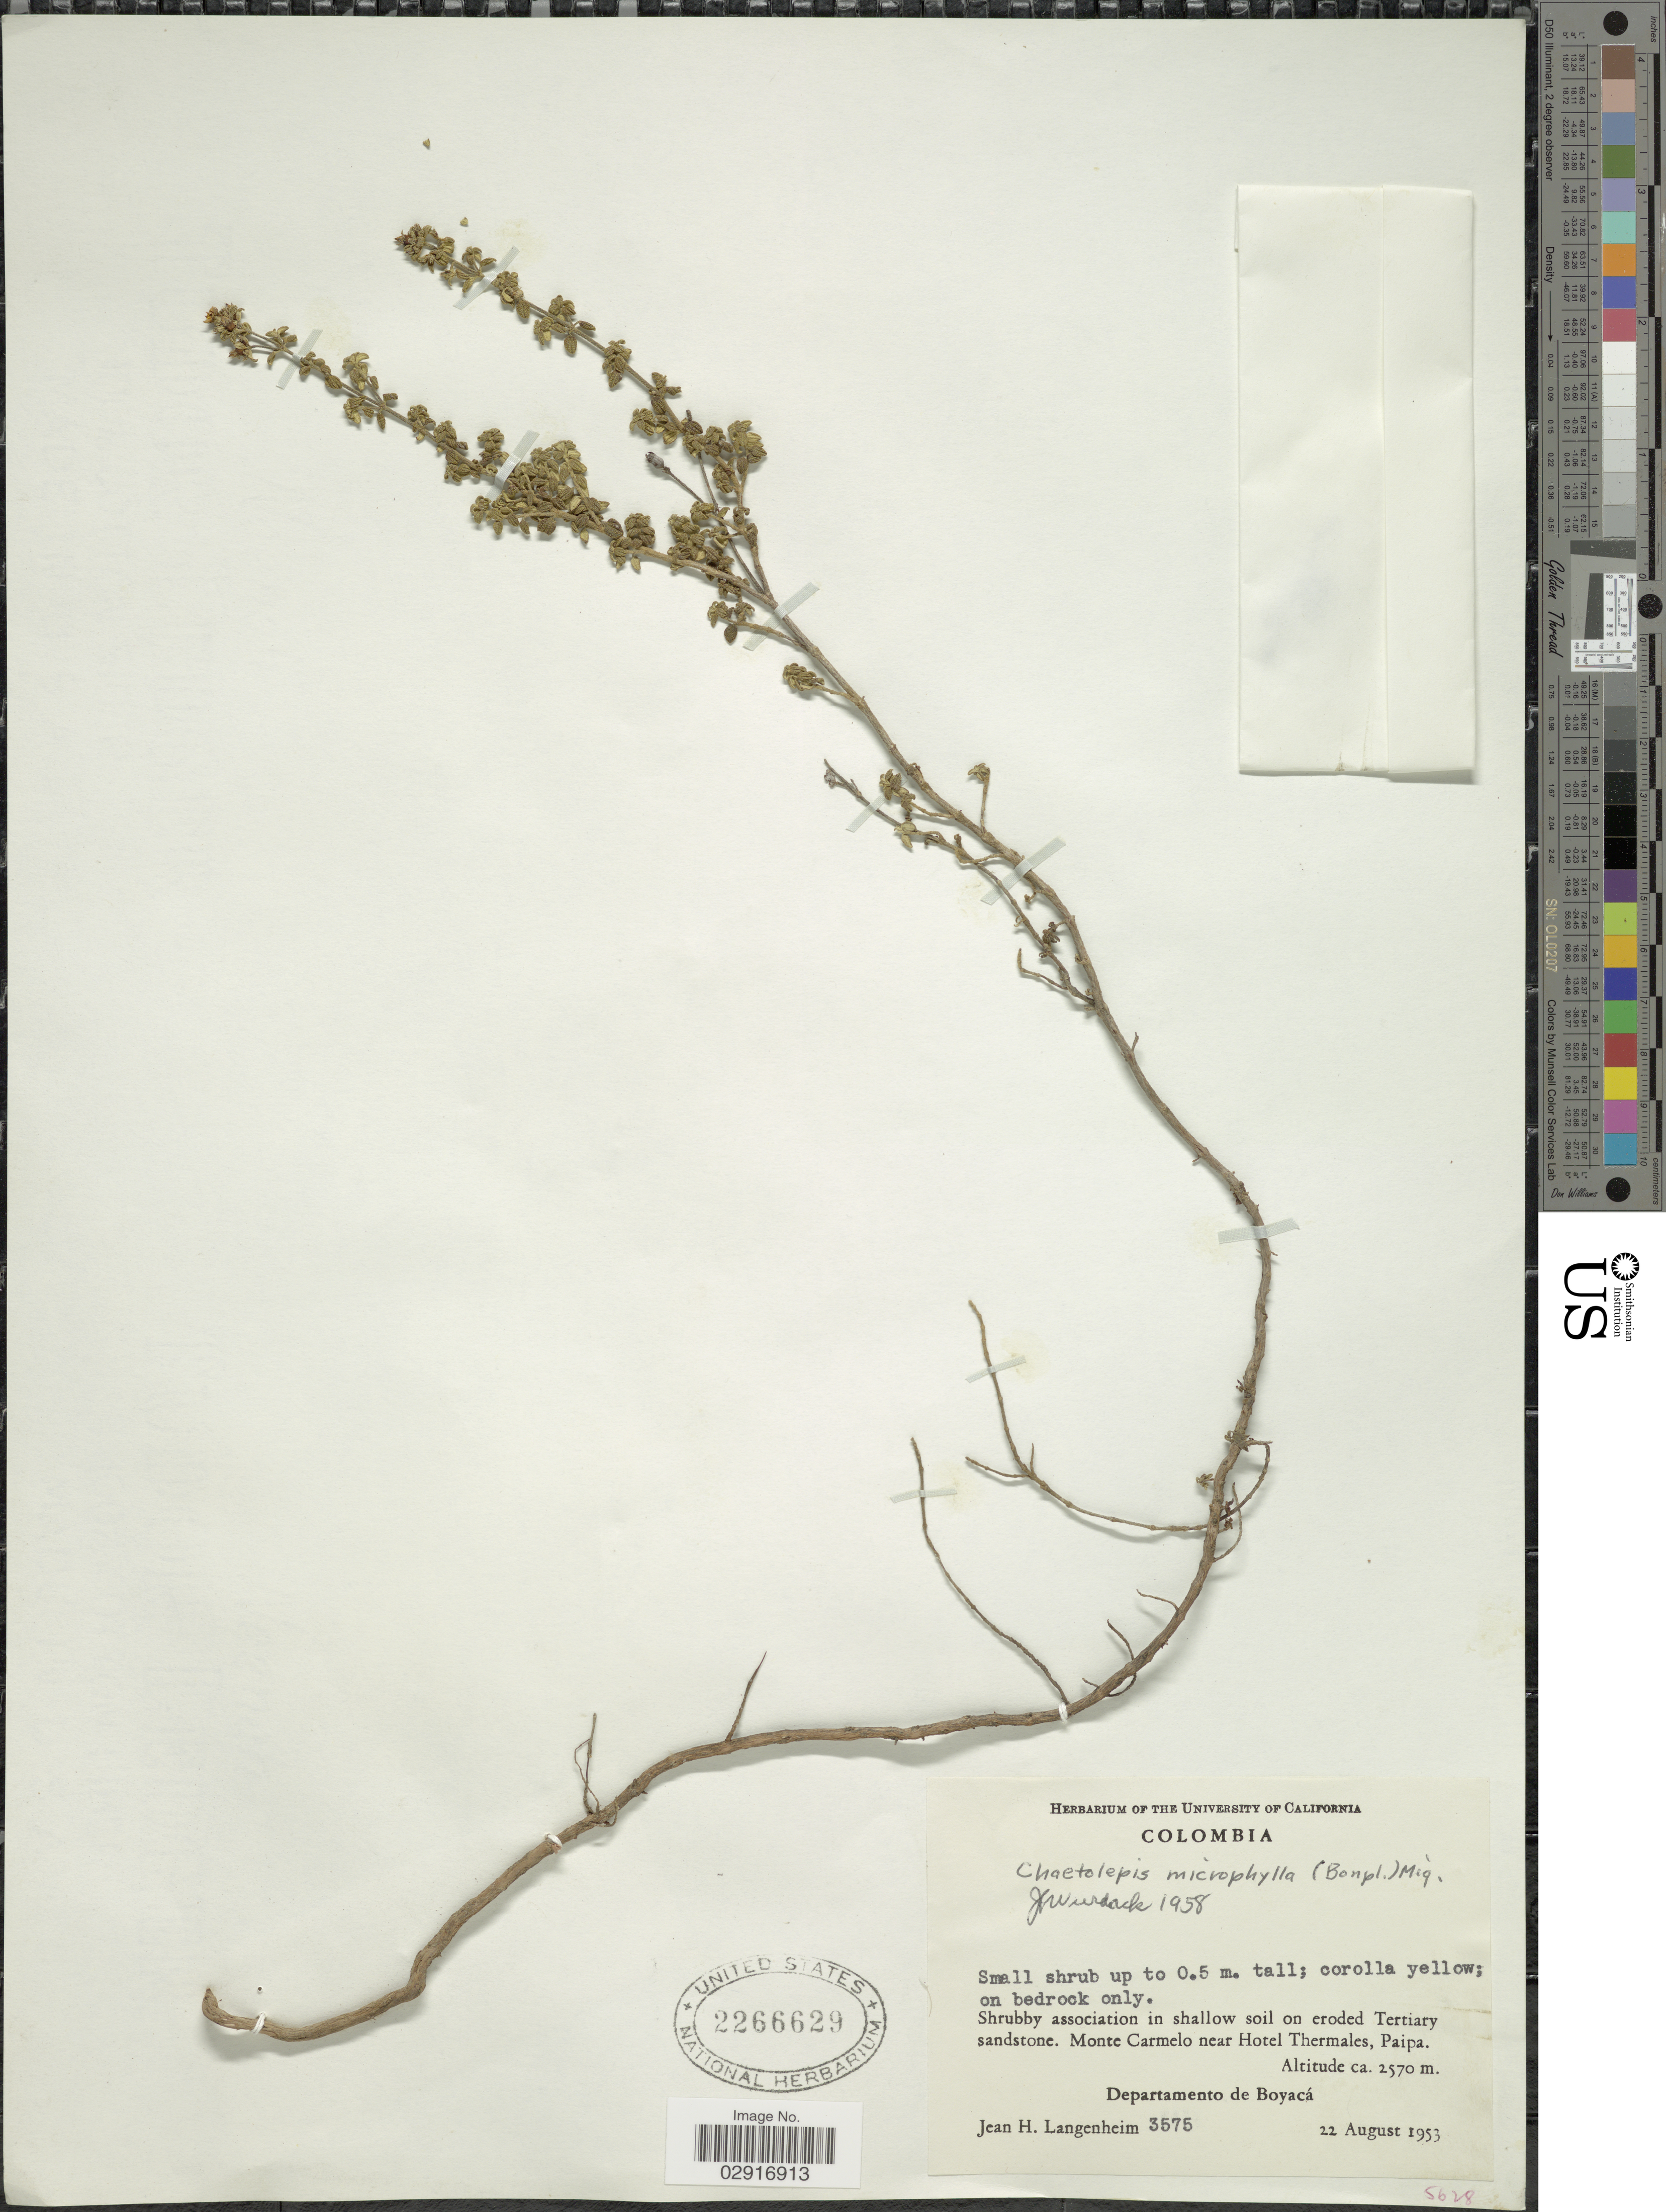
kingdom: Plantae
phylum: Tracheophyta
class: Magnoliopsida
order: Myrtales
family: Melastomataceae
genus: Chaetolepis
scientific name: Chaetolepis microphylla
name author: (Bonpl.) Miq.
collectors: J. H. Langenheim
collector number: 3575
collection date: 1953-08-22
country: Colombia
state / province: Boyacá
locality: Monte Carmelo near Hotel Thermales, Paipa. Departamento de Boyacá.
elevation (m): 2570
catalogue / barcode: US 2266629